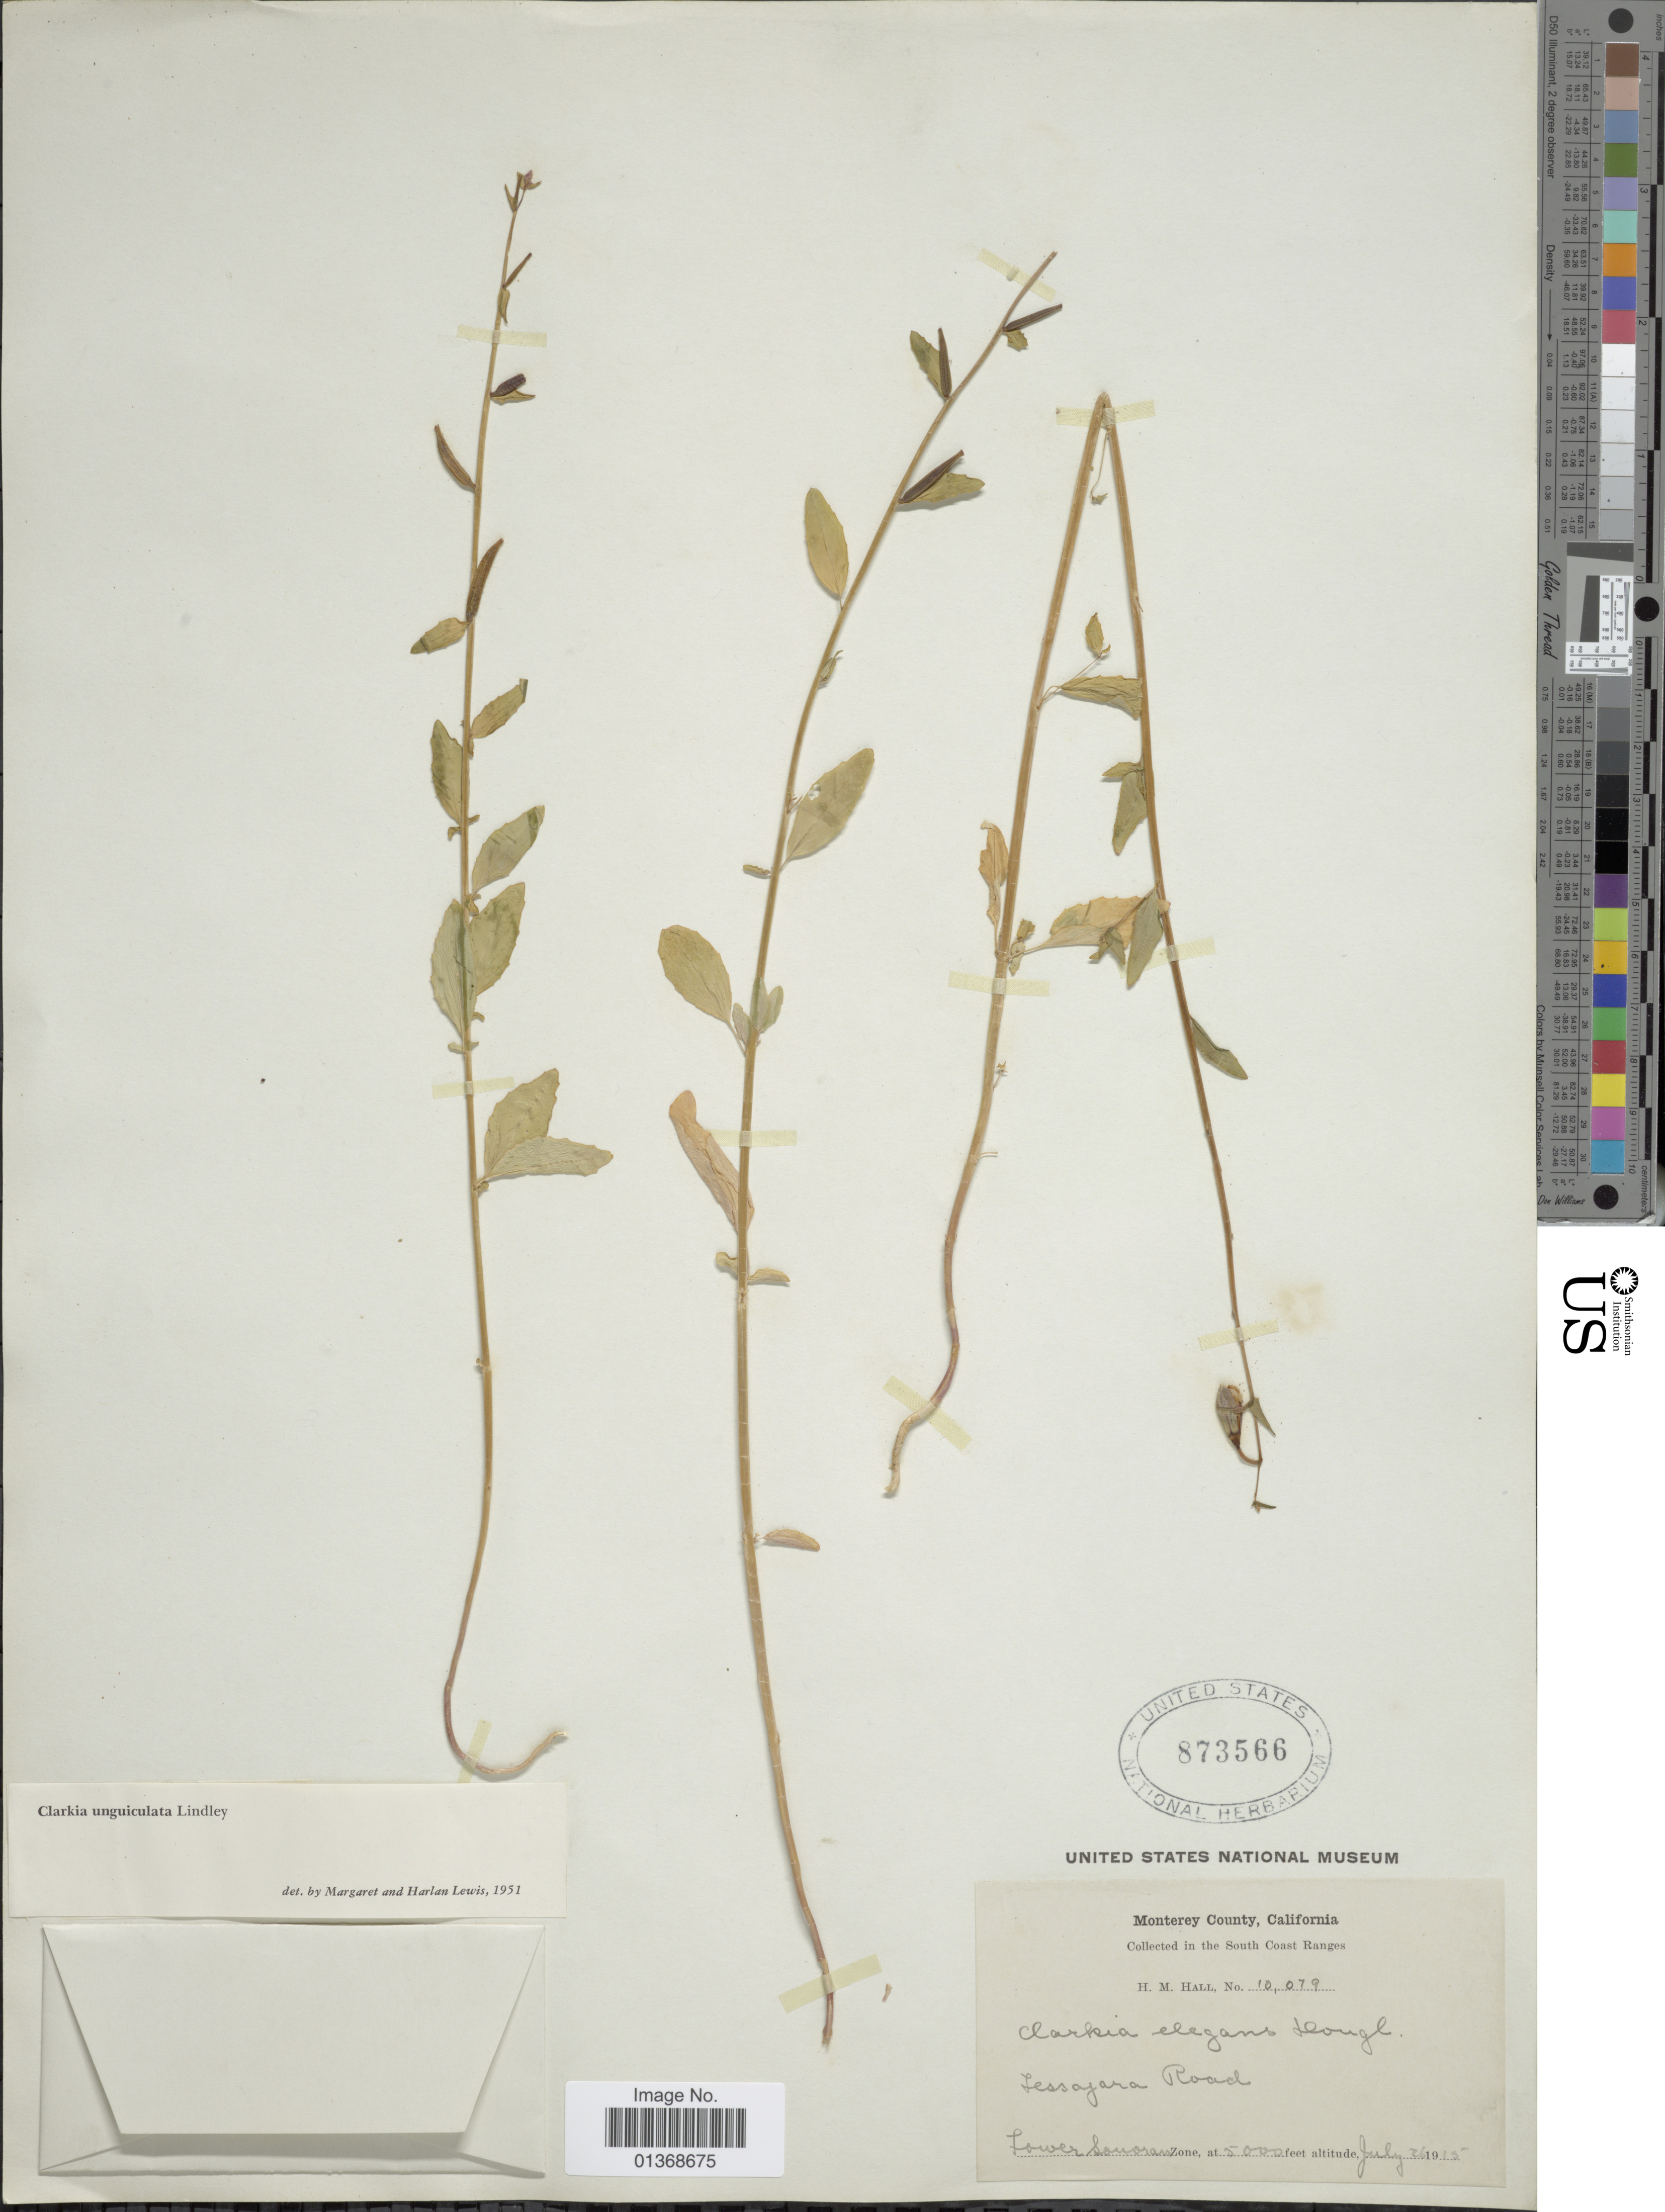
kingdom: Plantae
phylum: Tracheophyta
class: Magnoliopsida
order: Myrtales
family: Onagraceae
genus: Clarkia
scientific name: Clarkia unguiculata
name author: Lindl.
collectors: H. M. Hall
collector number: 10079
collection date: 1915-07-26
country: United States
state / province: California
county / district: Monterey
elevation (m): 1524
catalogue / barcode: US 873566